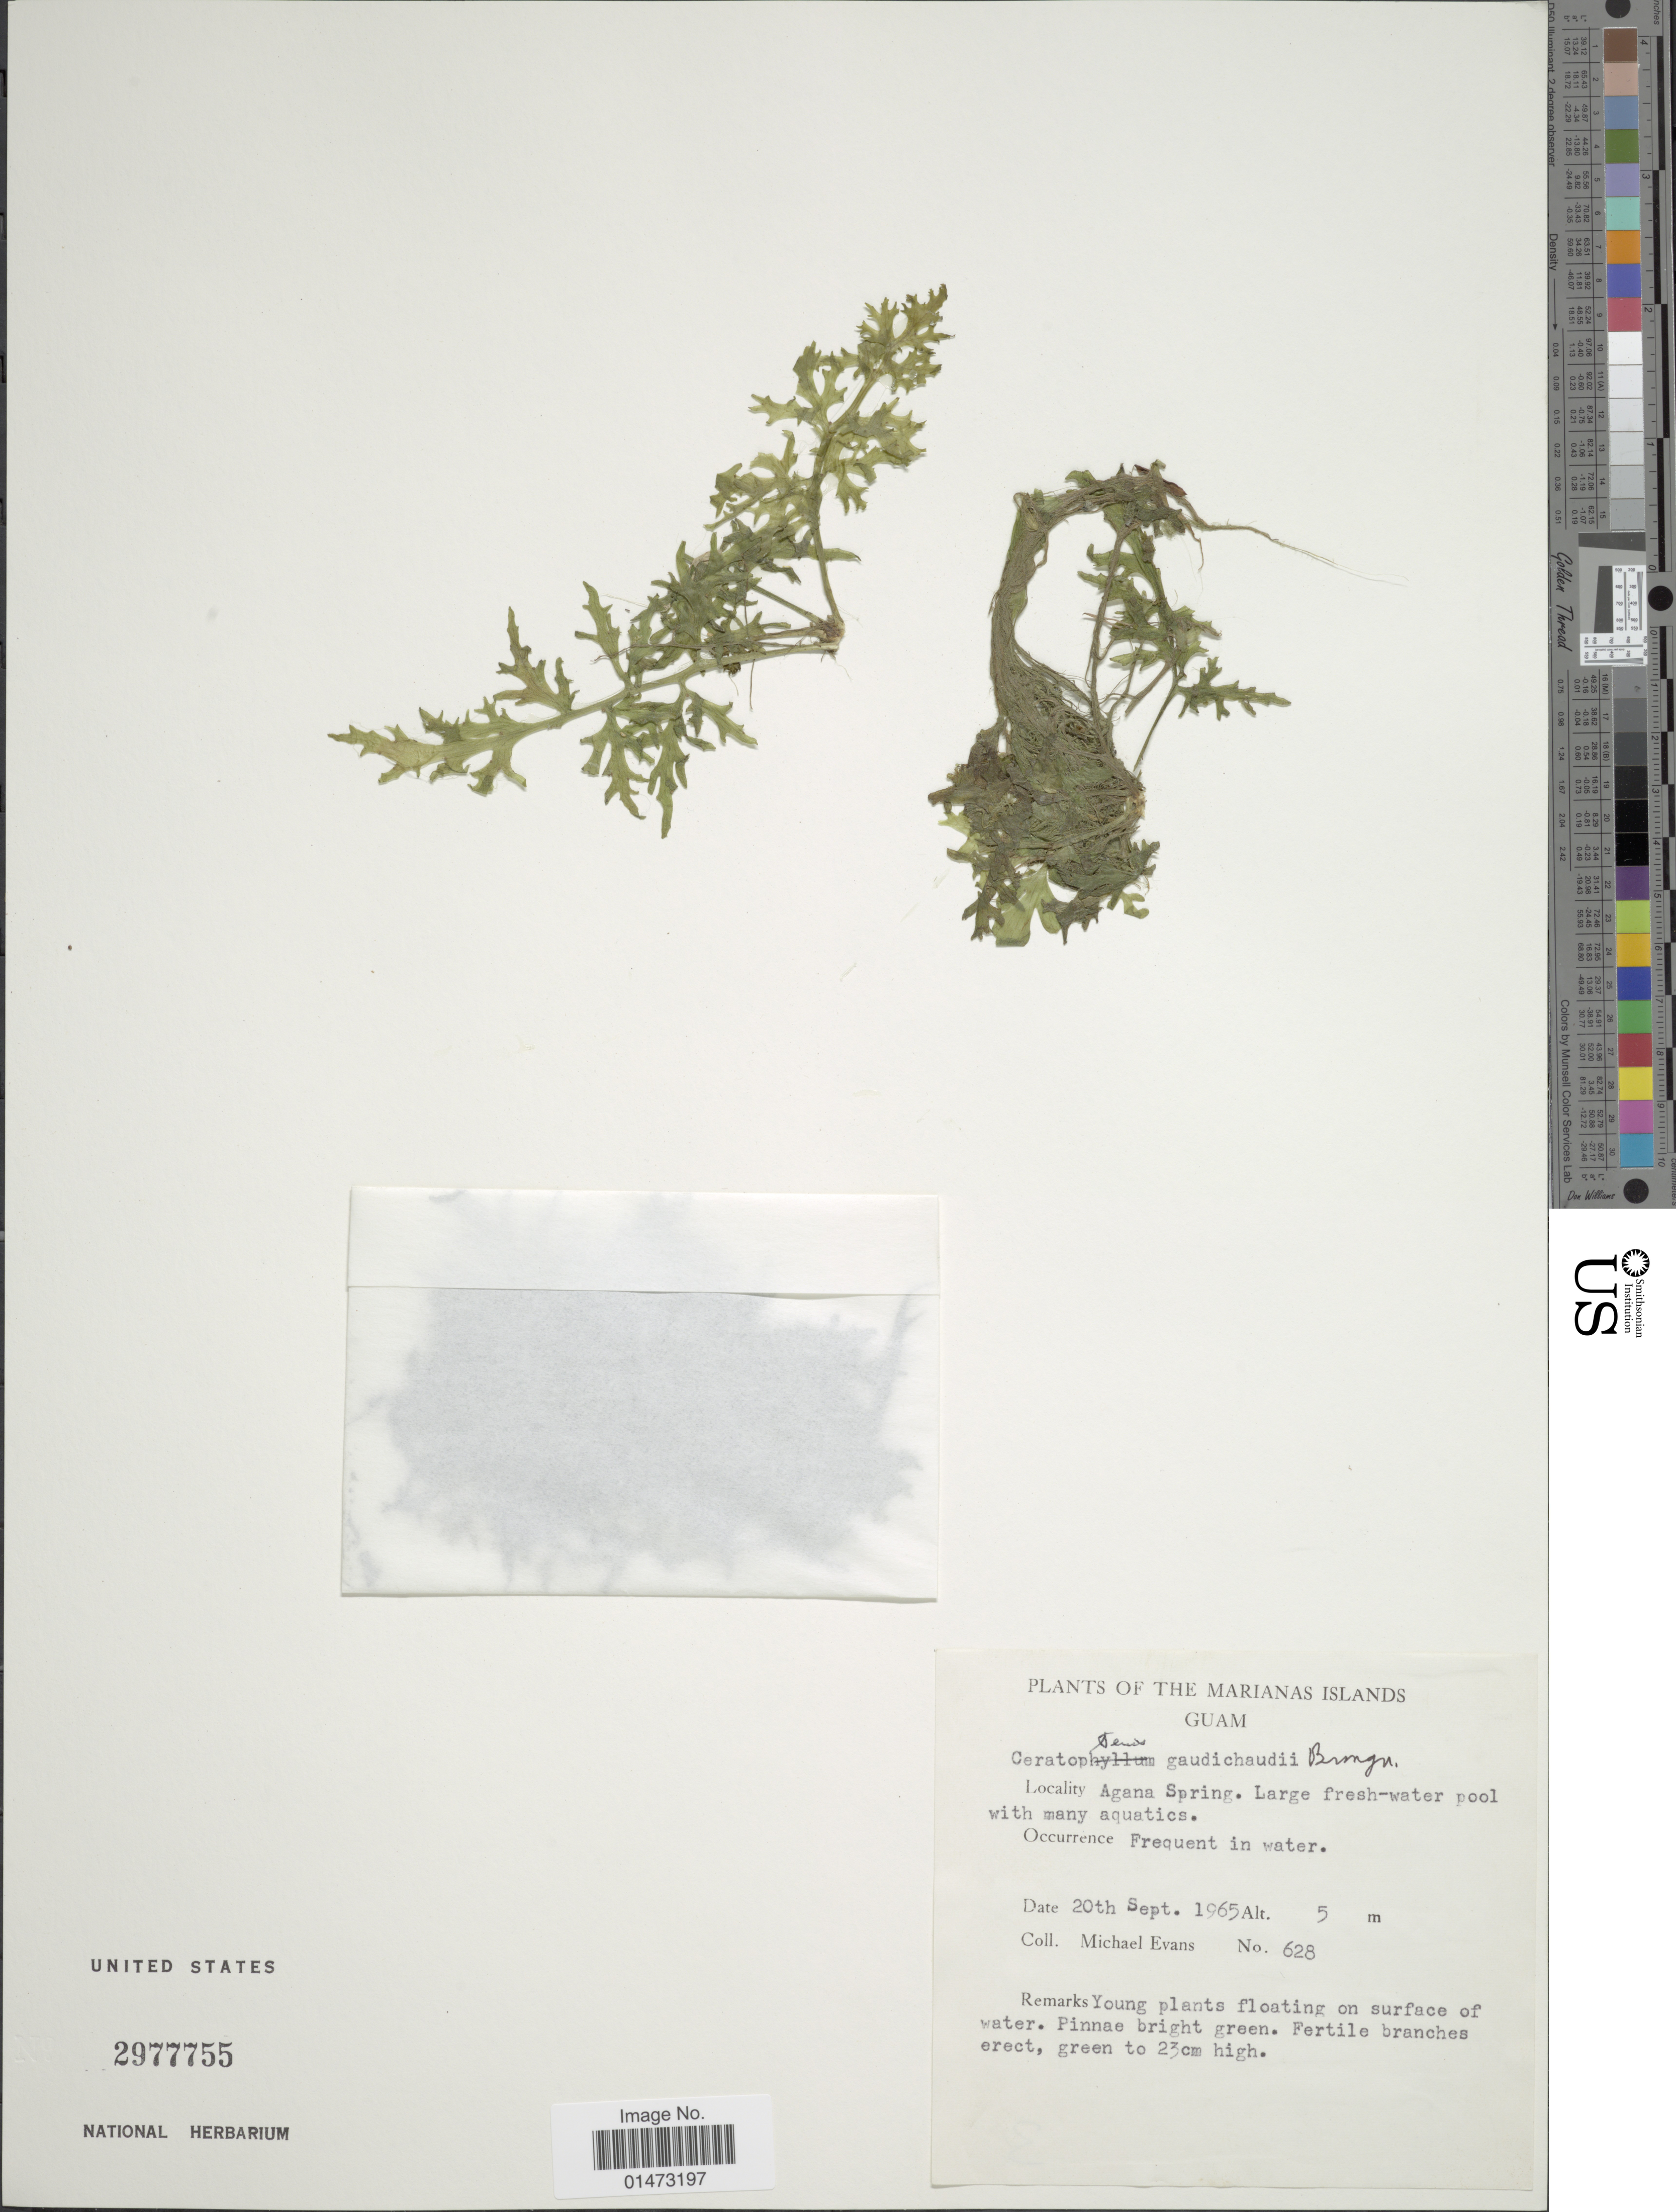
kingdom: Plantae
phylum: Tracheophyta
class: Polypodiopsida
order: Polypodiales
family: Pteridaceae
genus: Ceratopteris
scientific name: Ceratopteris gaudichaudii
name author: Brongn.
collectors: M. Evans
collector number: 628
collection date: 1965-09-20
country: Guam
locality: Marianas Islands. Agana Spring. Large fresh-water pool with many aquatics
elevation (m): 5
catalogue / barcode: US 2977755